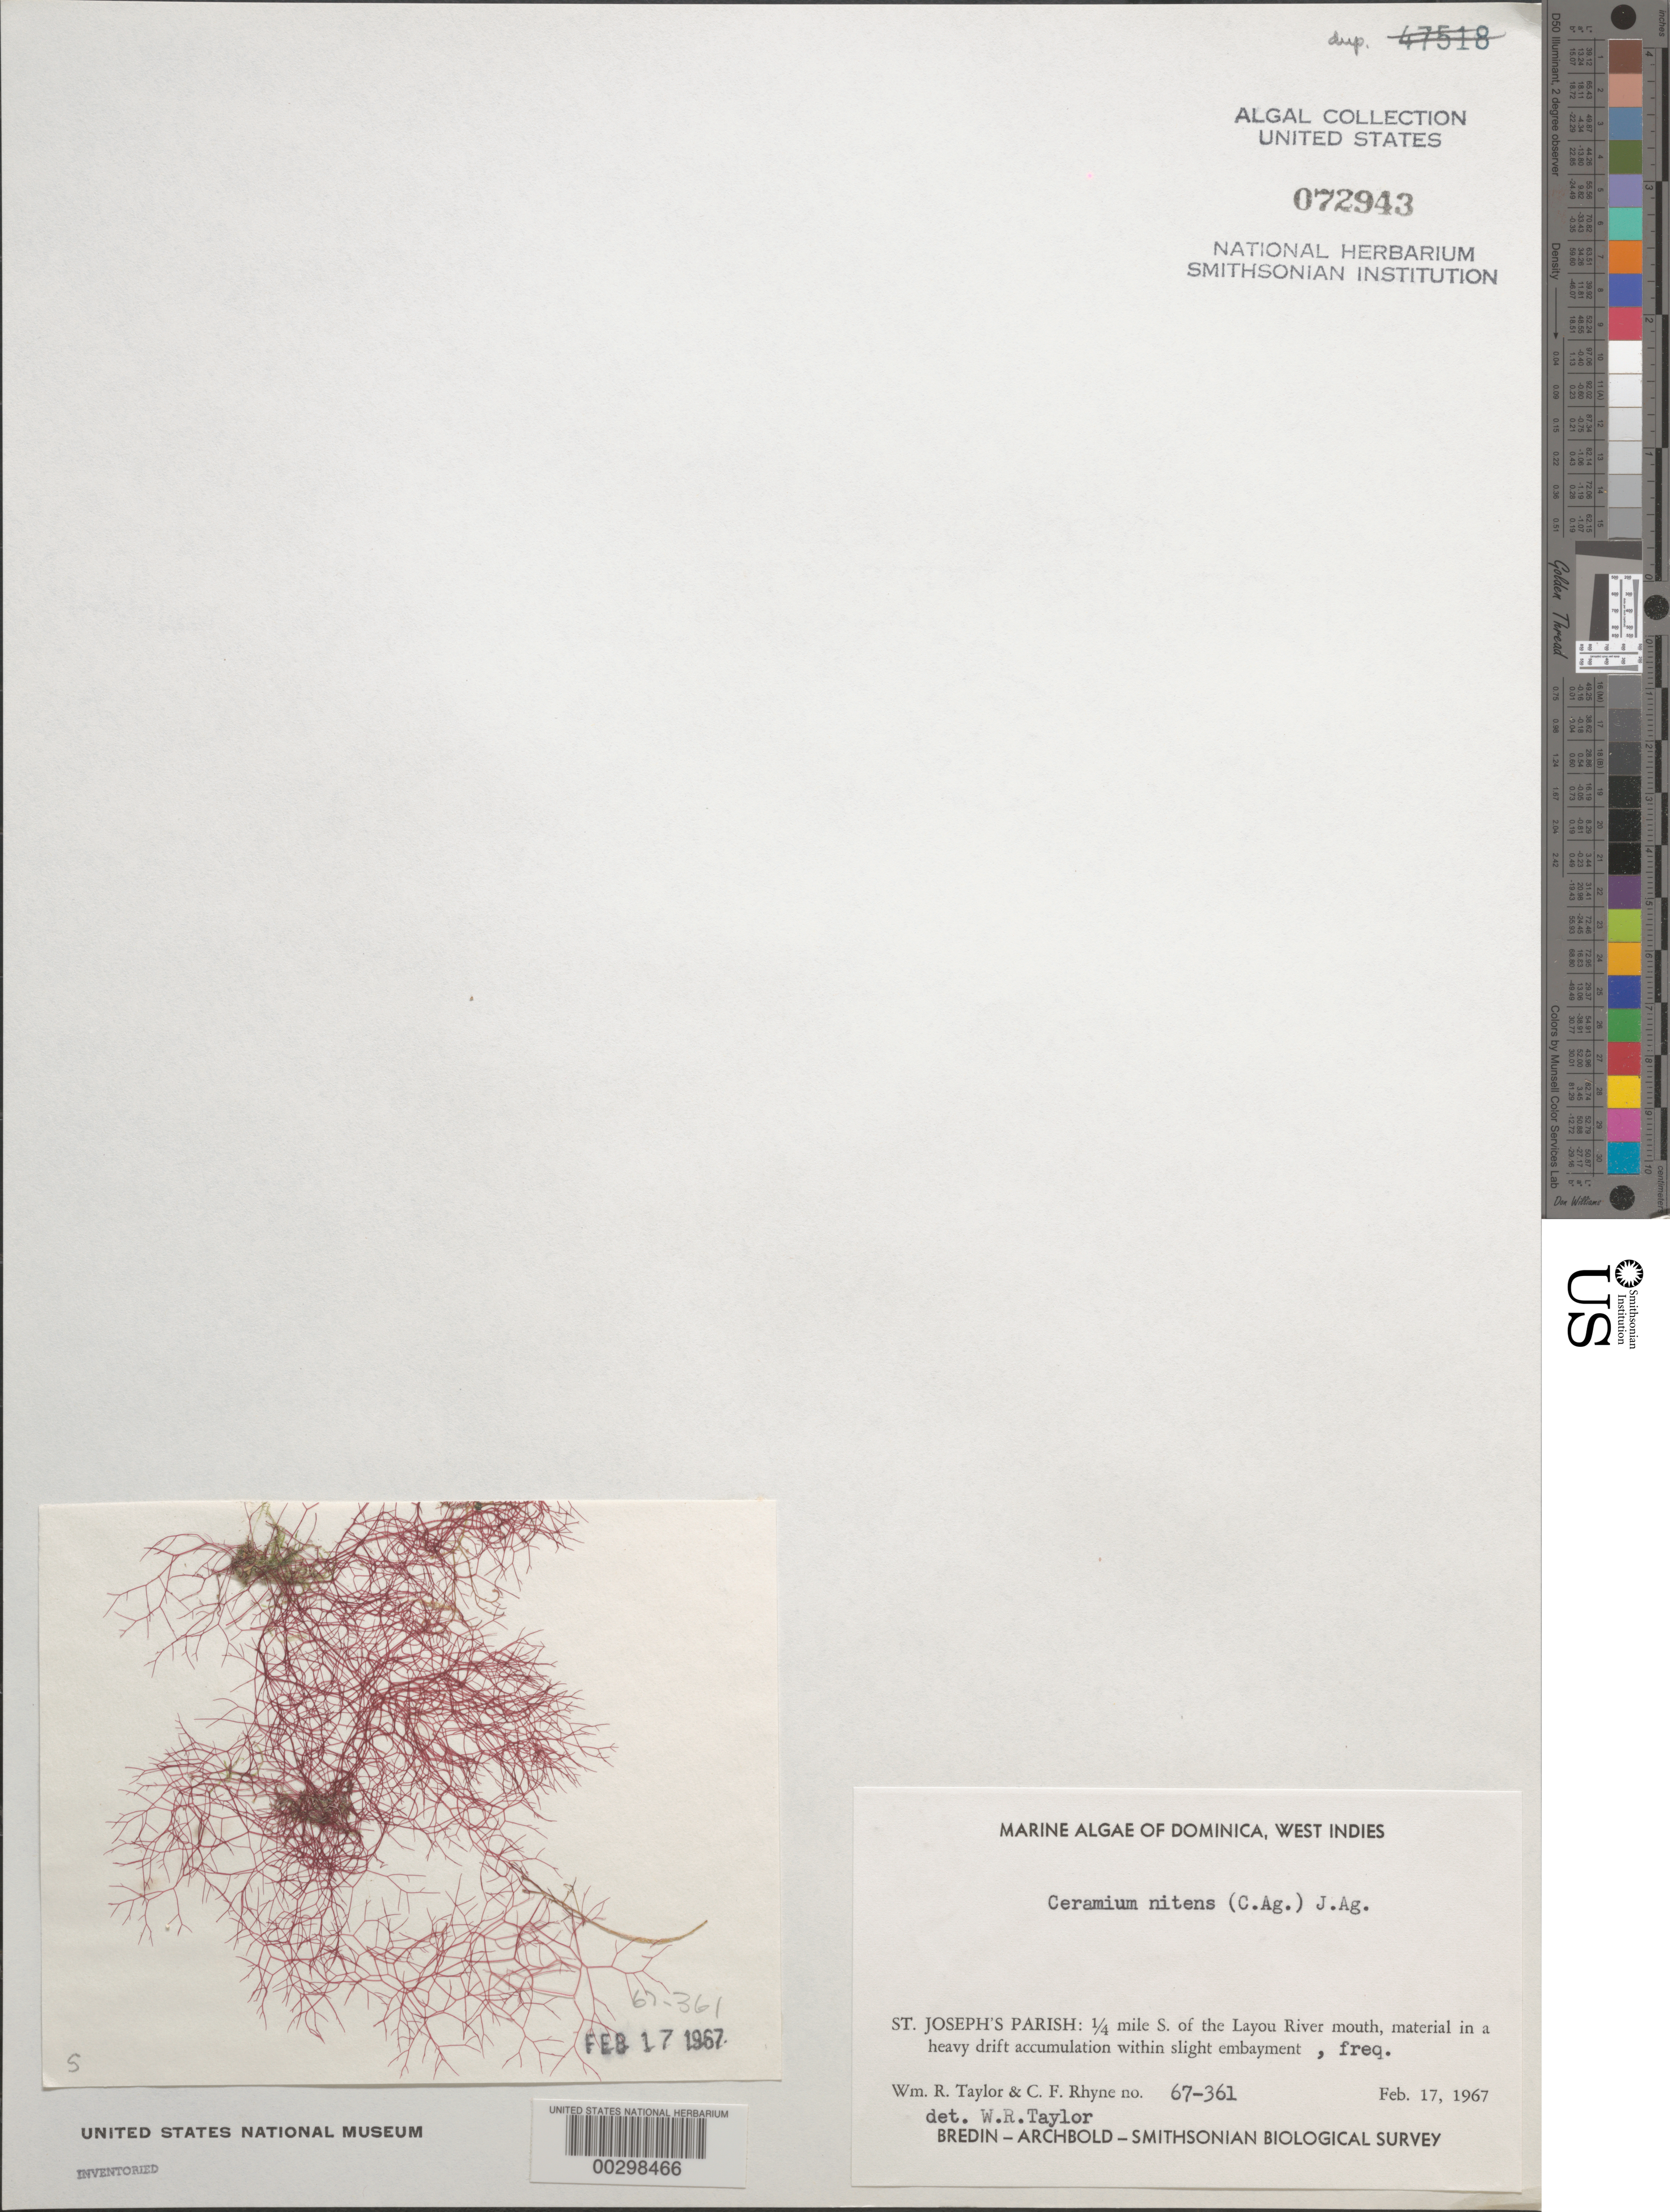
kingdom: Plantae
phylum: Rhodophyta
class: Florideophyceae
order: Ceramiales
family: Ceramiaceae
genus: Ceramium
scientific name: Ceramium nitens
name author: (C. Agardh) J. Agardh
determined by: Taylor, William R.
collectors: W. R. Taylor & C. Rhyne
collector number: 67-361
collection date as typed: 17 Feb 1967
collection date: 1967-02-17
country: Dominica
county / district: St. Joseph's Parish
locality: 0.25 mile south of Layou River mouth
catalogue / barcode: US 72943